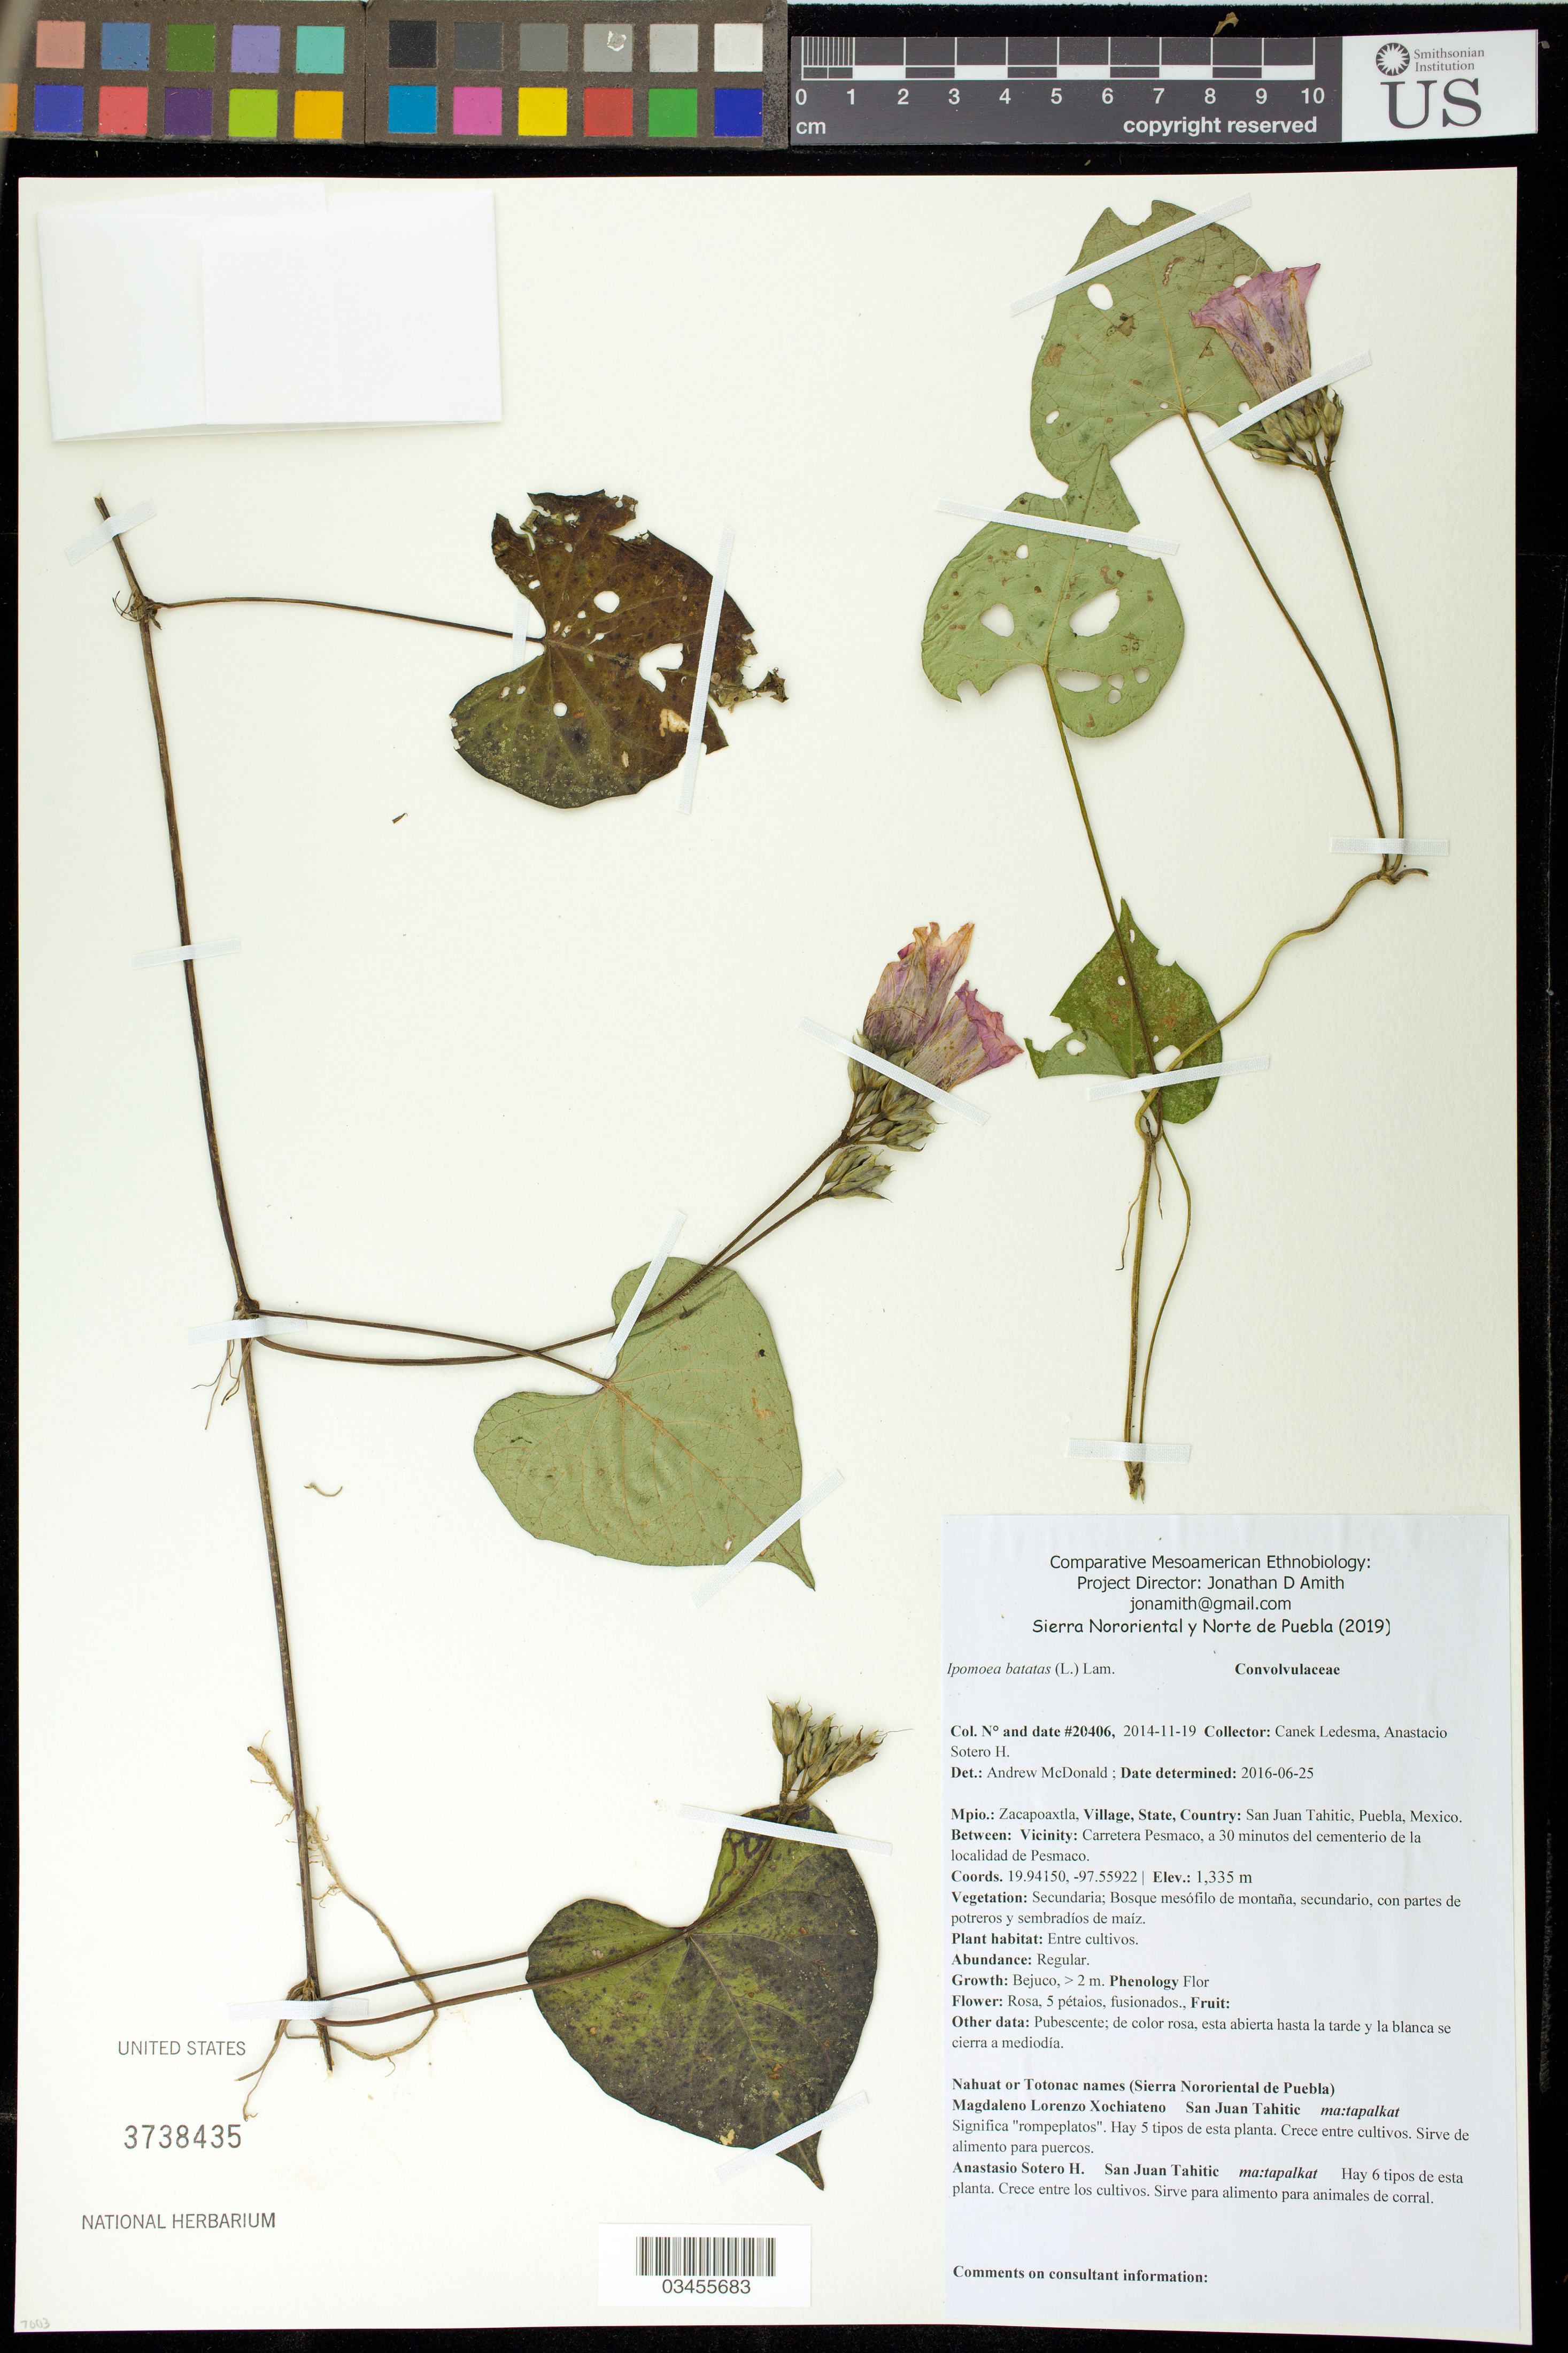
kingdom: Plantae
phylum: Tracheophyta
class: Magnoliopsida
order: Solanales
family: Convolvulaceae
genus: Ipomoea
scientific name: Ipomoea batatas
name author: (L.) Lam.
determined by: McDonald, A.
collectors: Canek Ledesma C.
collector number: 20406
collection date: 2014-11-19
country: México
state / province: Puebla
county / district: Zacapoaxtla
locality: PUEBLO: San Juan Tahitic; LOCALIDAD EXACTA: Cerretera Pesmaco, a 30 minutos del cementerio de la localidad de Pesmaco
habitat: Bosque mesófilo de montaña, secundario, con partes de potreros y sembradíos de maíz; entre cultivos.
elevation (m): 1335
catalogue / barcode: US 3738435